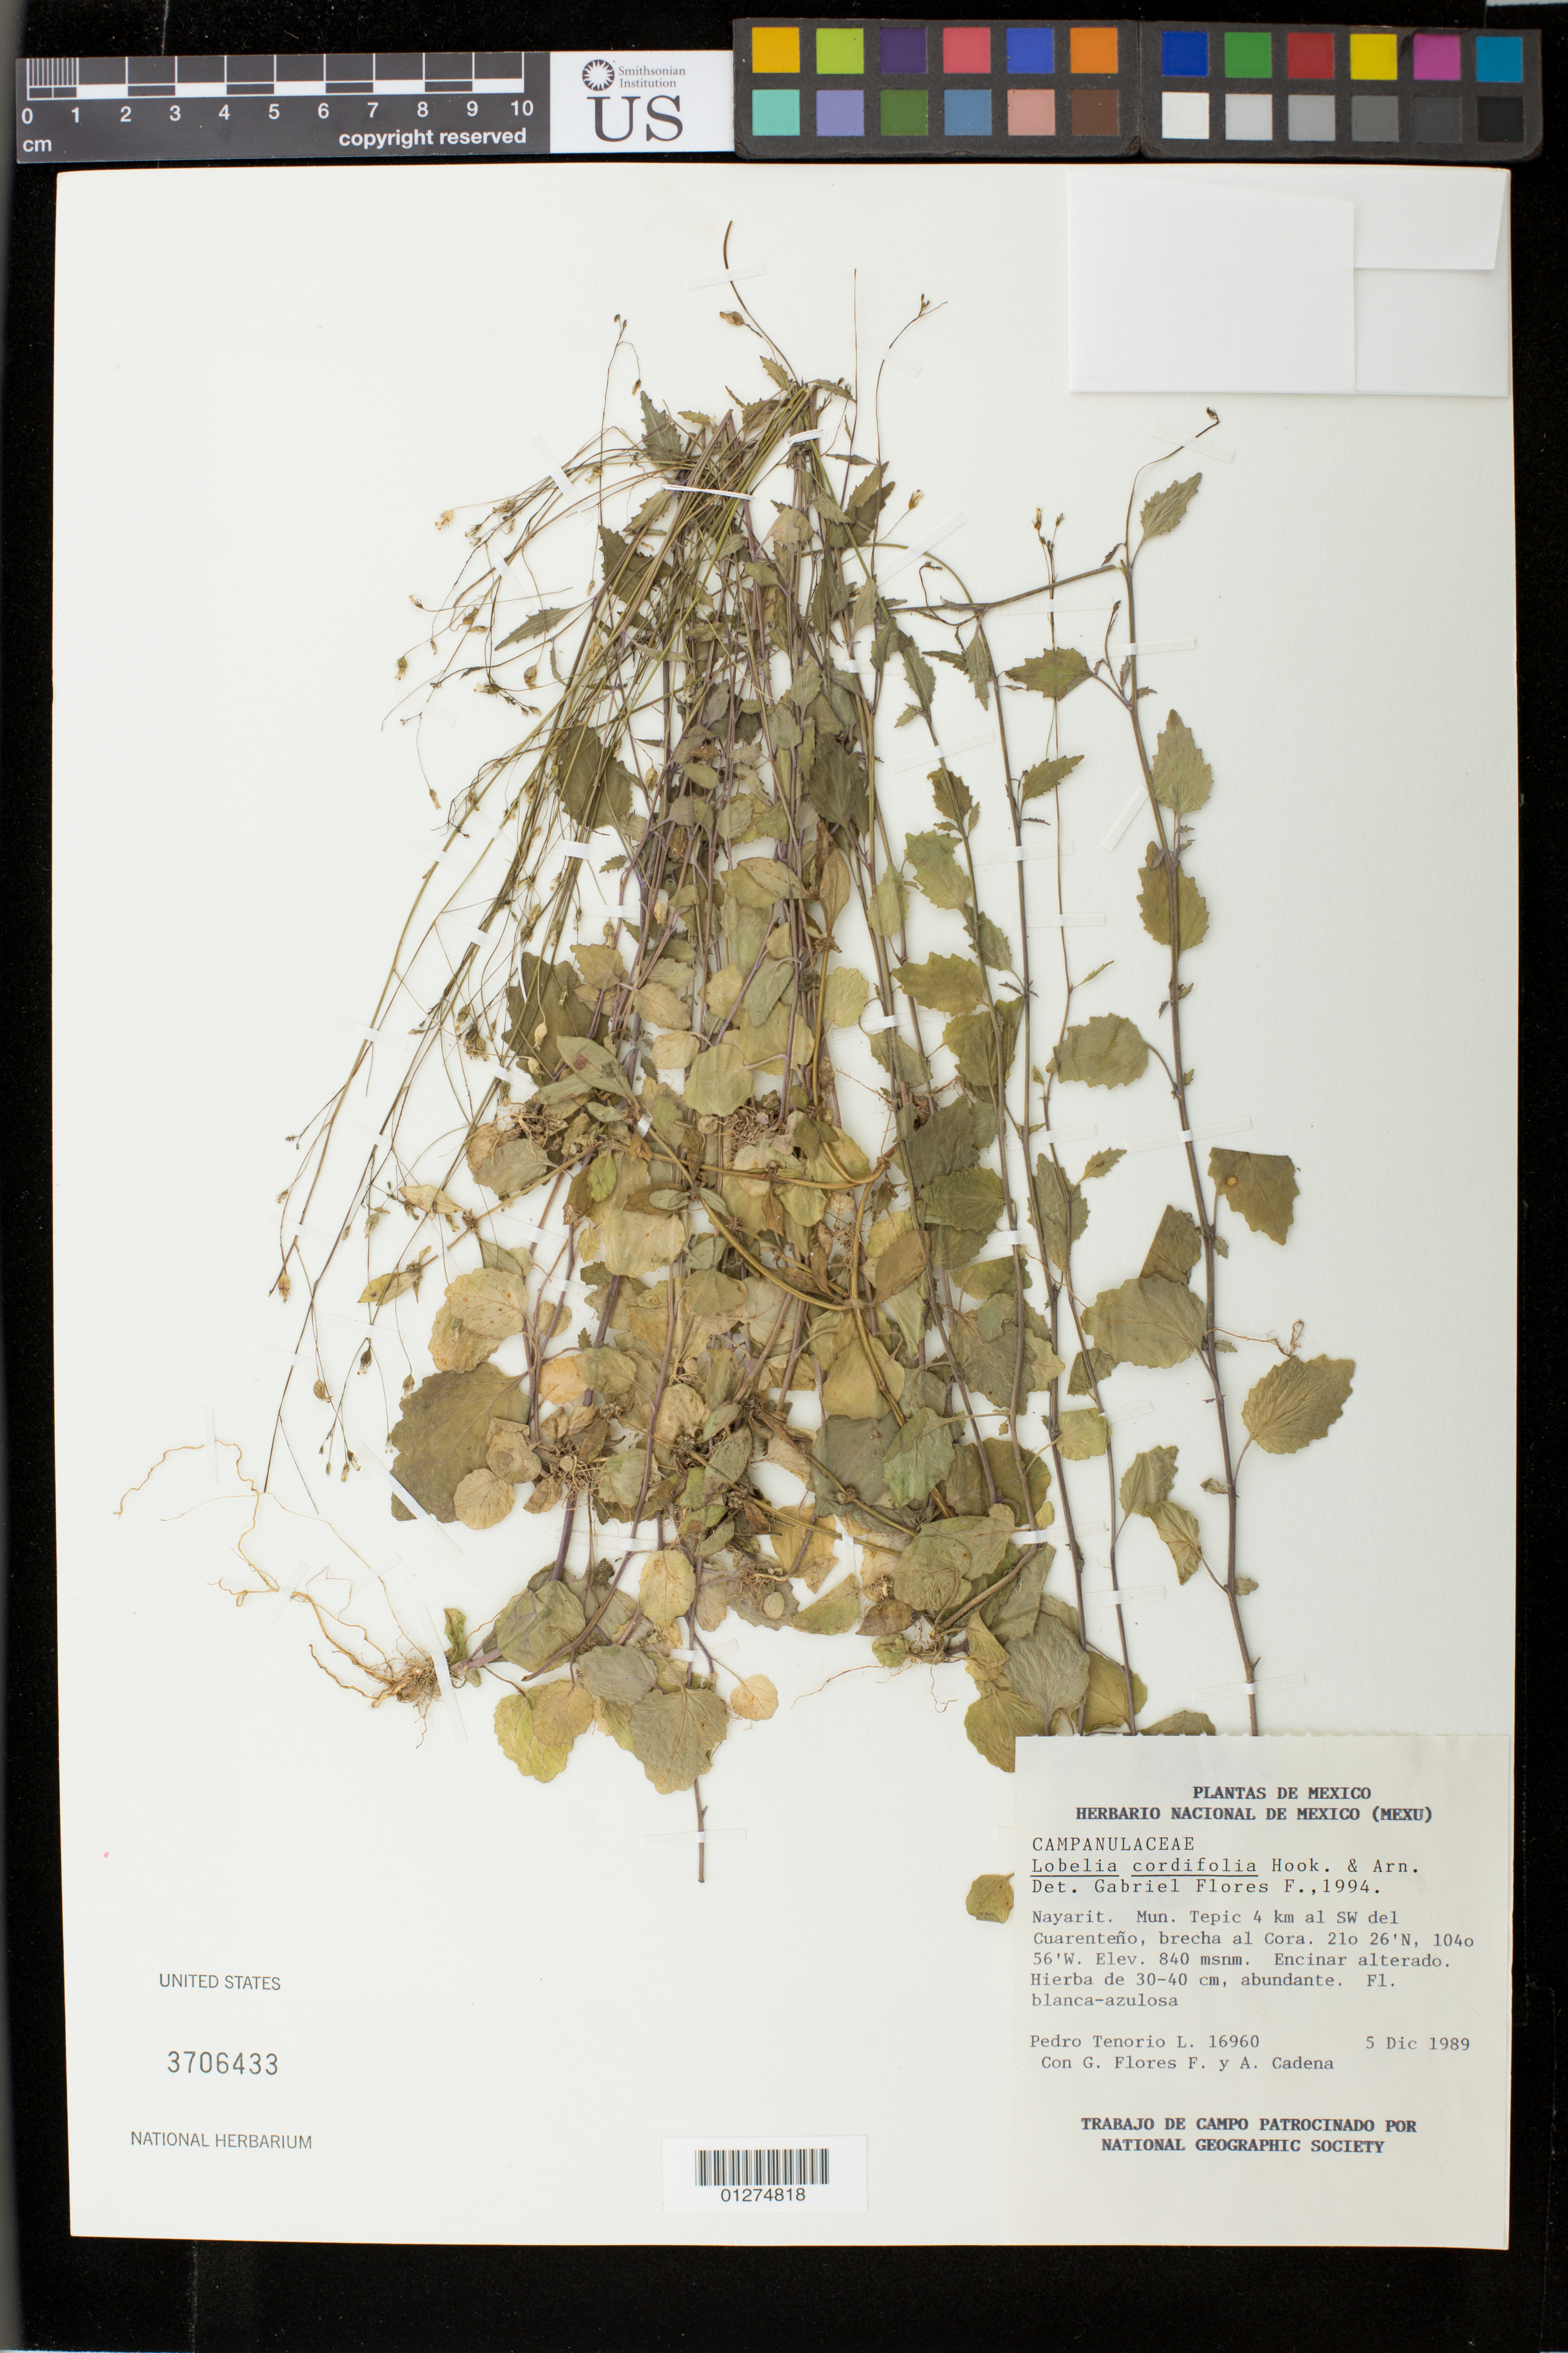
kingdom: Plantae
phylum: Tracheophyta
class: Magnoliopsida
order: Asterales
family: Campanulaceae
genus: Lobelia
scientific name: Lobelia cordifolia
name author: Hook. & Arn.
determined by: Flores F., Gabriel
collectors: P. Tenorio L., G. Flores F. & A. Cadena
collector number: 16960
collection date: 1989-12-05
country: Mexico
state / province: Nayarit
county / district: Tepic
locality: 4 km al SW del Cuarentoeno, brecha al Cora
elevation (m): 840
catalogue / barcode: US 3706433